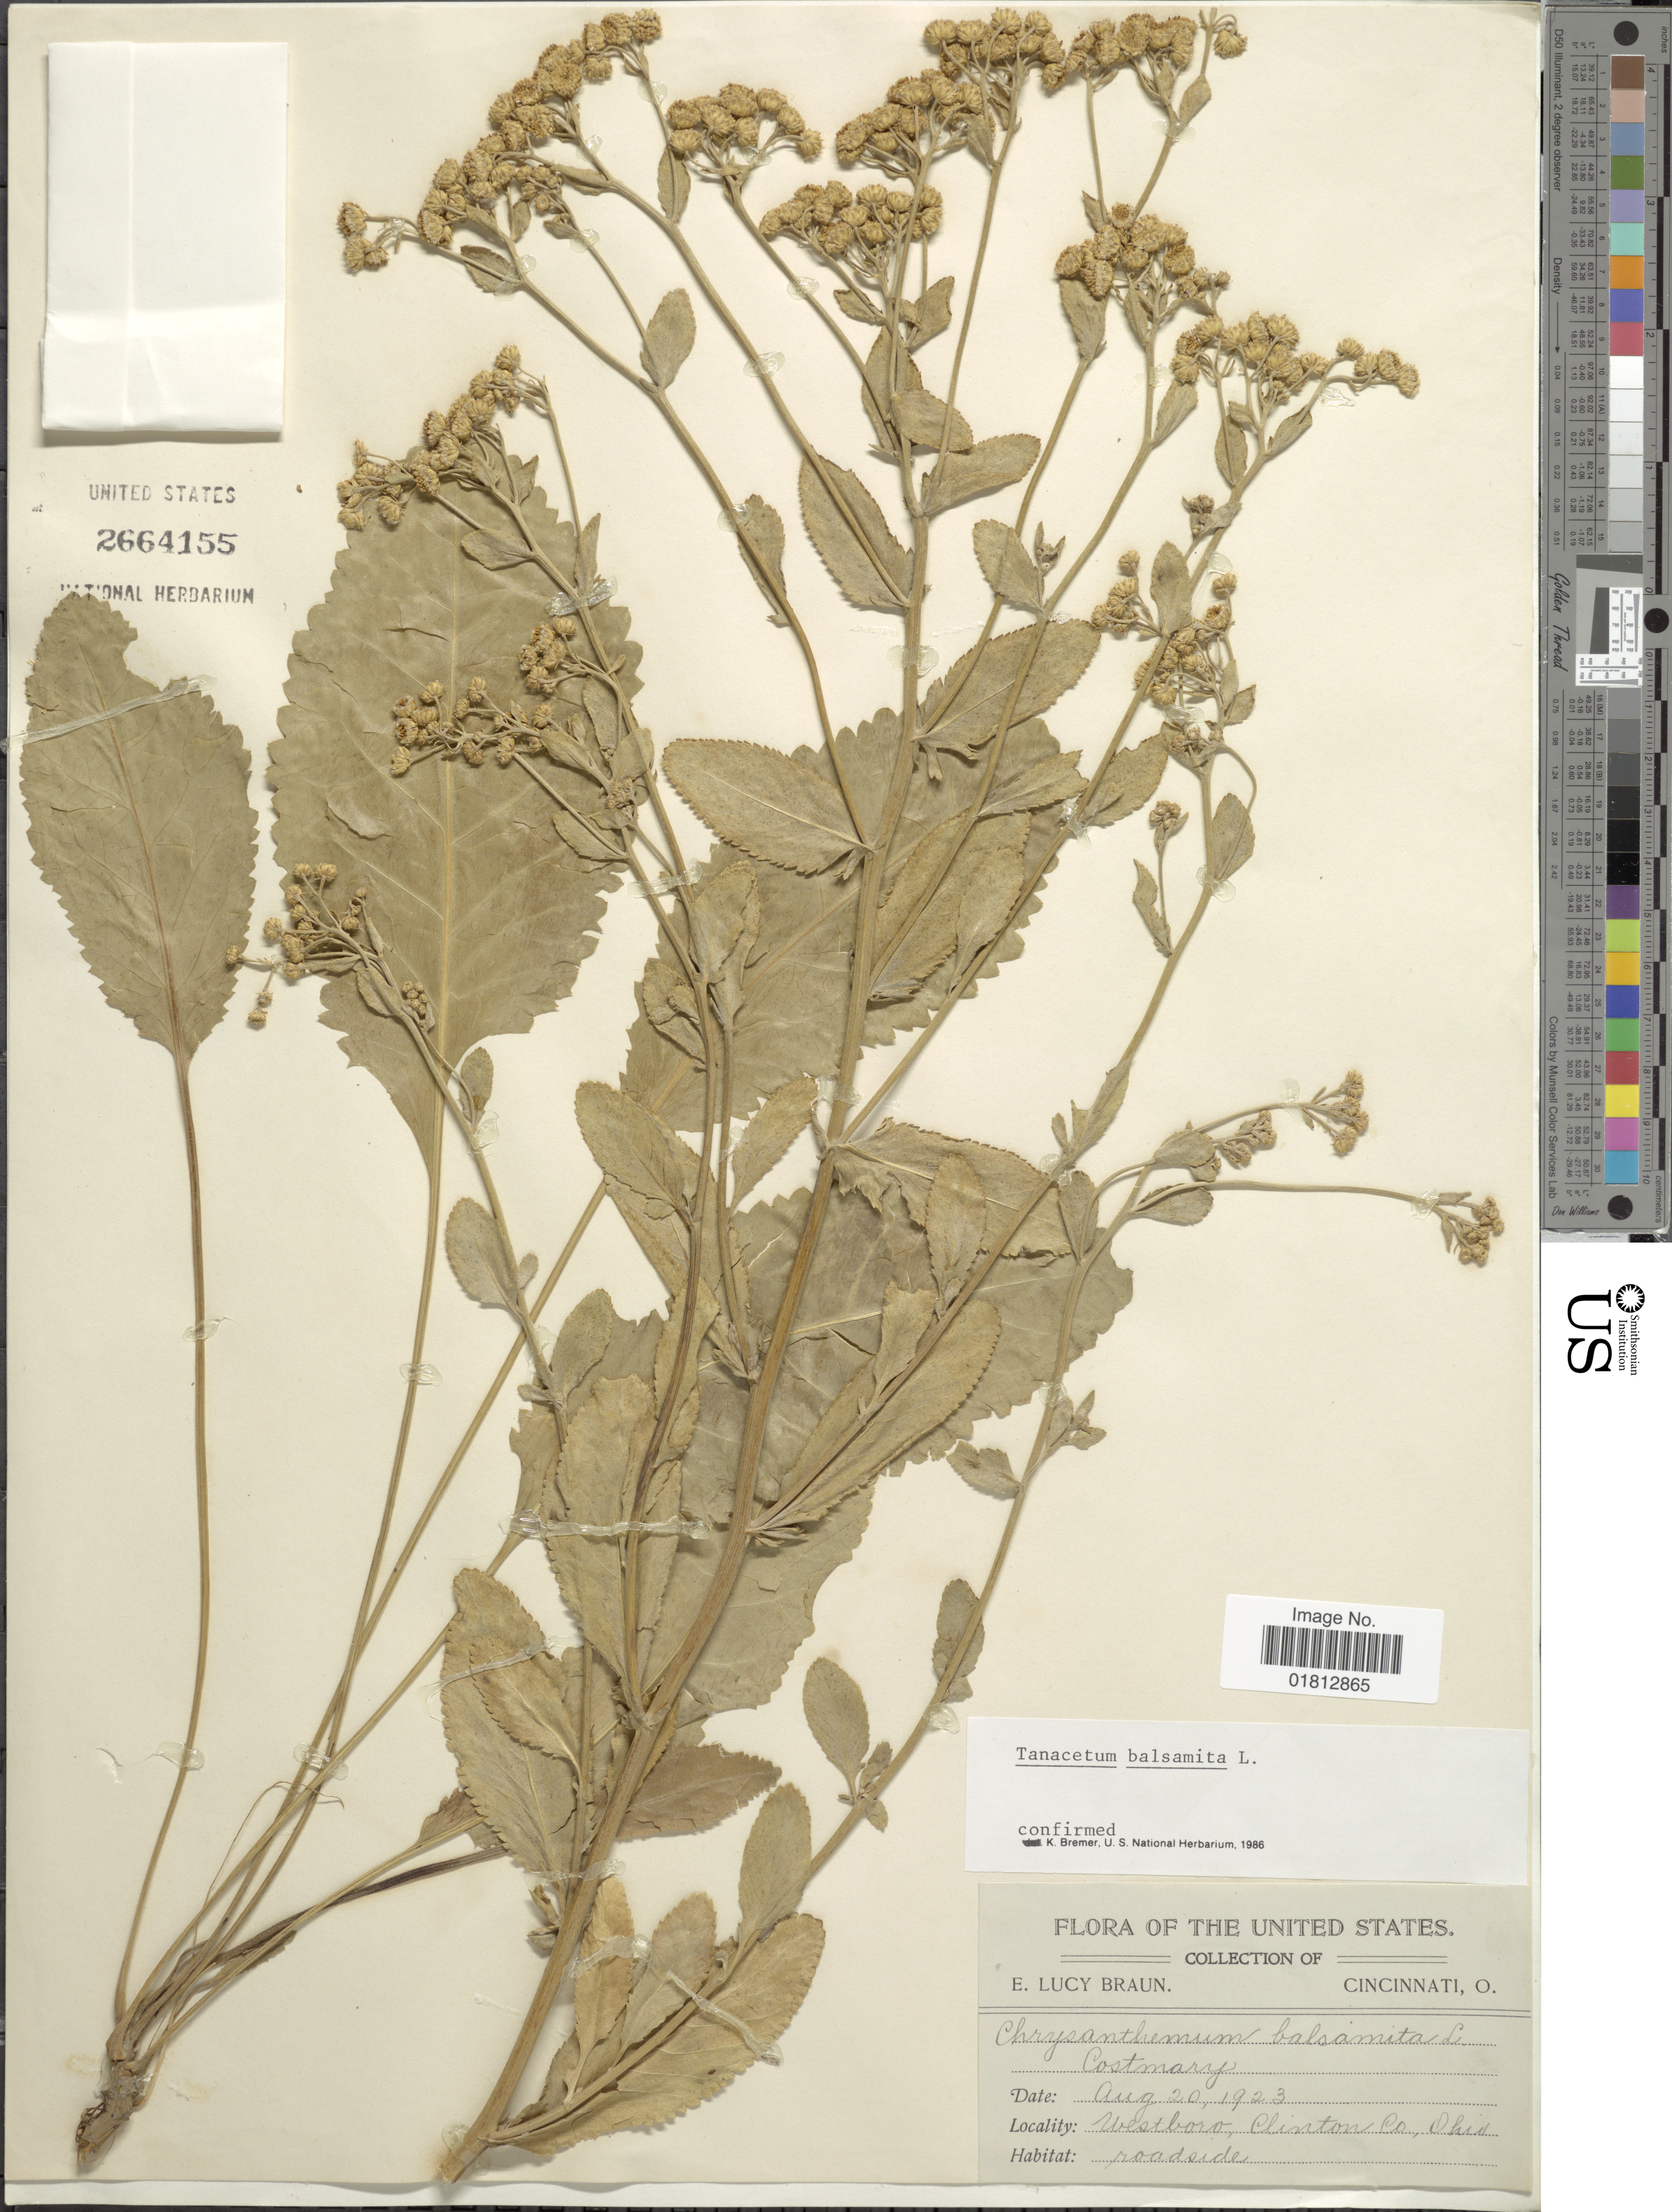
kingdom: Plantae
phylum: Tracheophyta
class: Magnoliopsida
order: Asterales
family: Asteraceae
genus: Tanacetum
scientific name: Tanacetum balsamita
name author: L.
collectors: E. L. Braun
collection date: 1923-08-20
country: United States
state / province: Ohio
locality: The United States, Westboro, Clinton Co.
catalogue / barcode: US 2664155